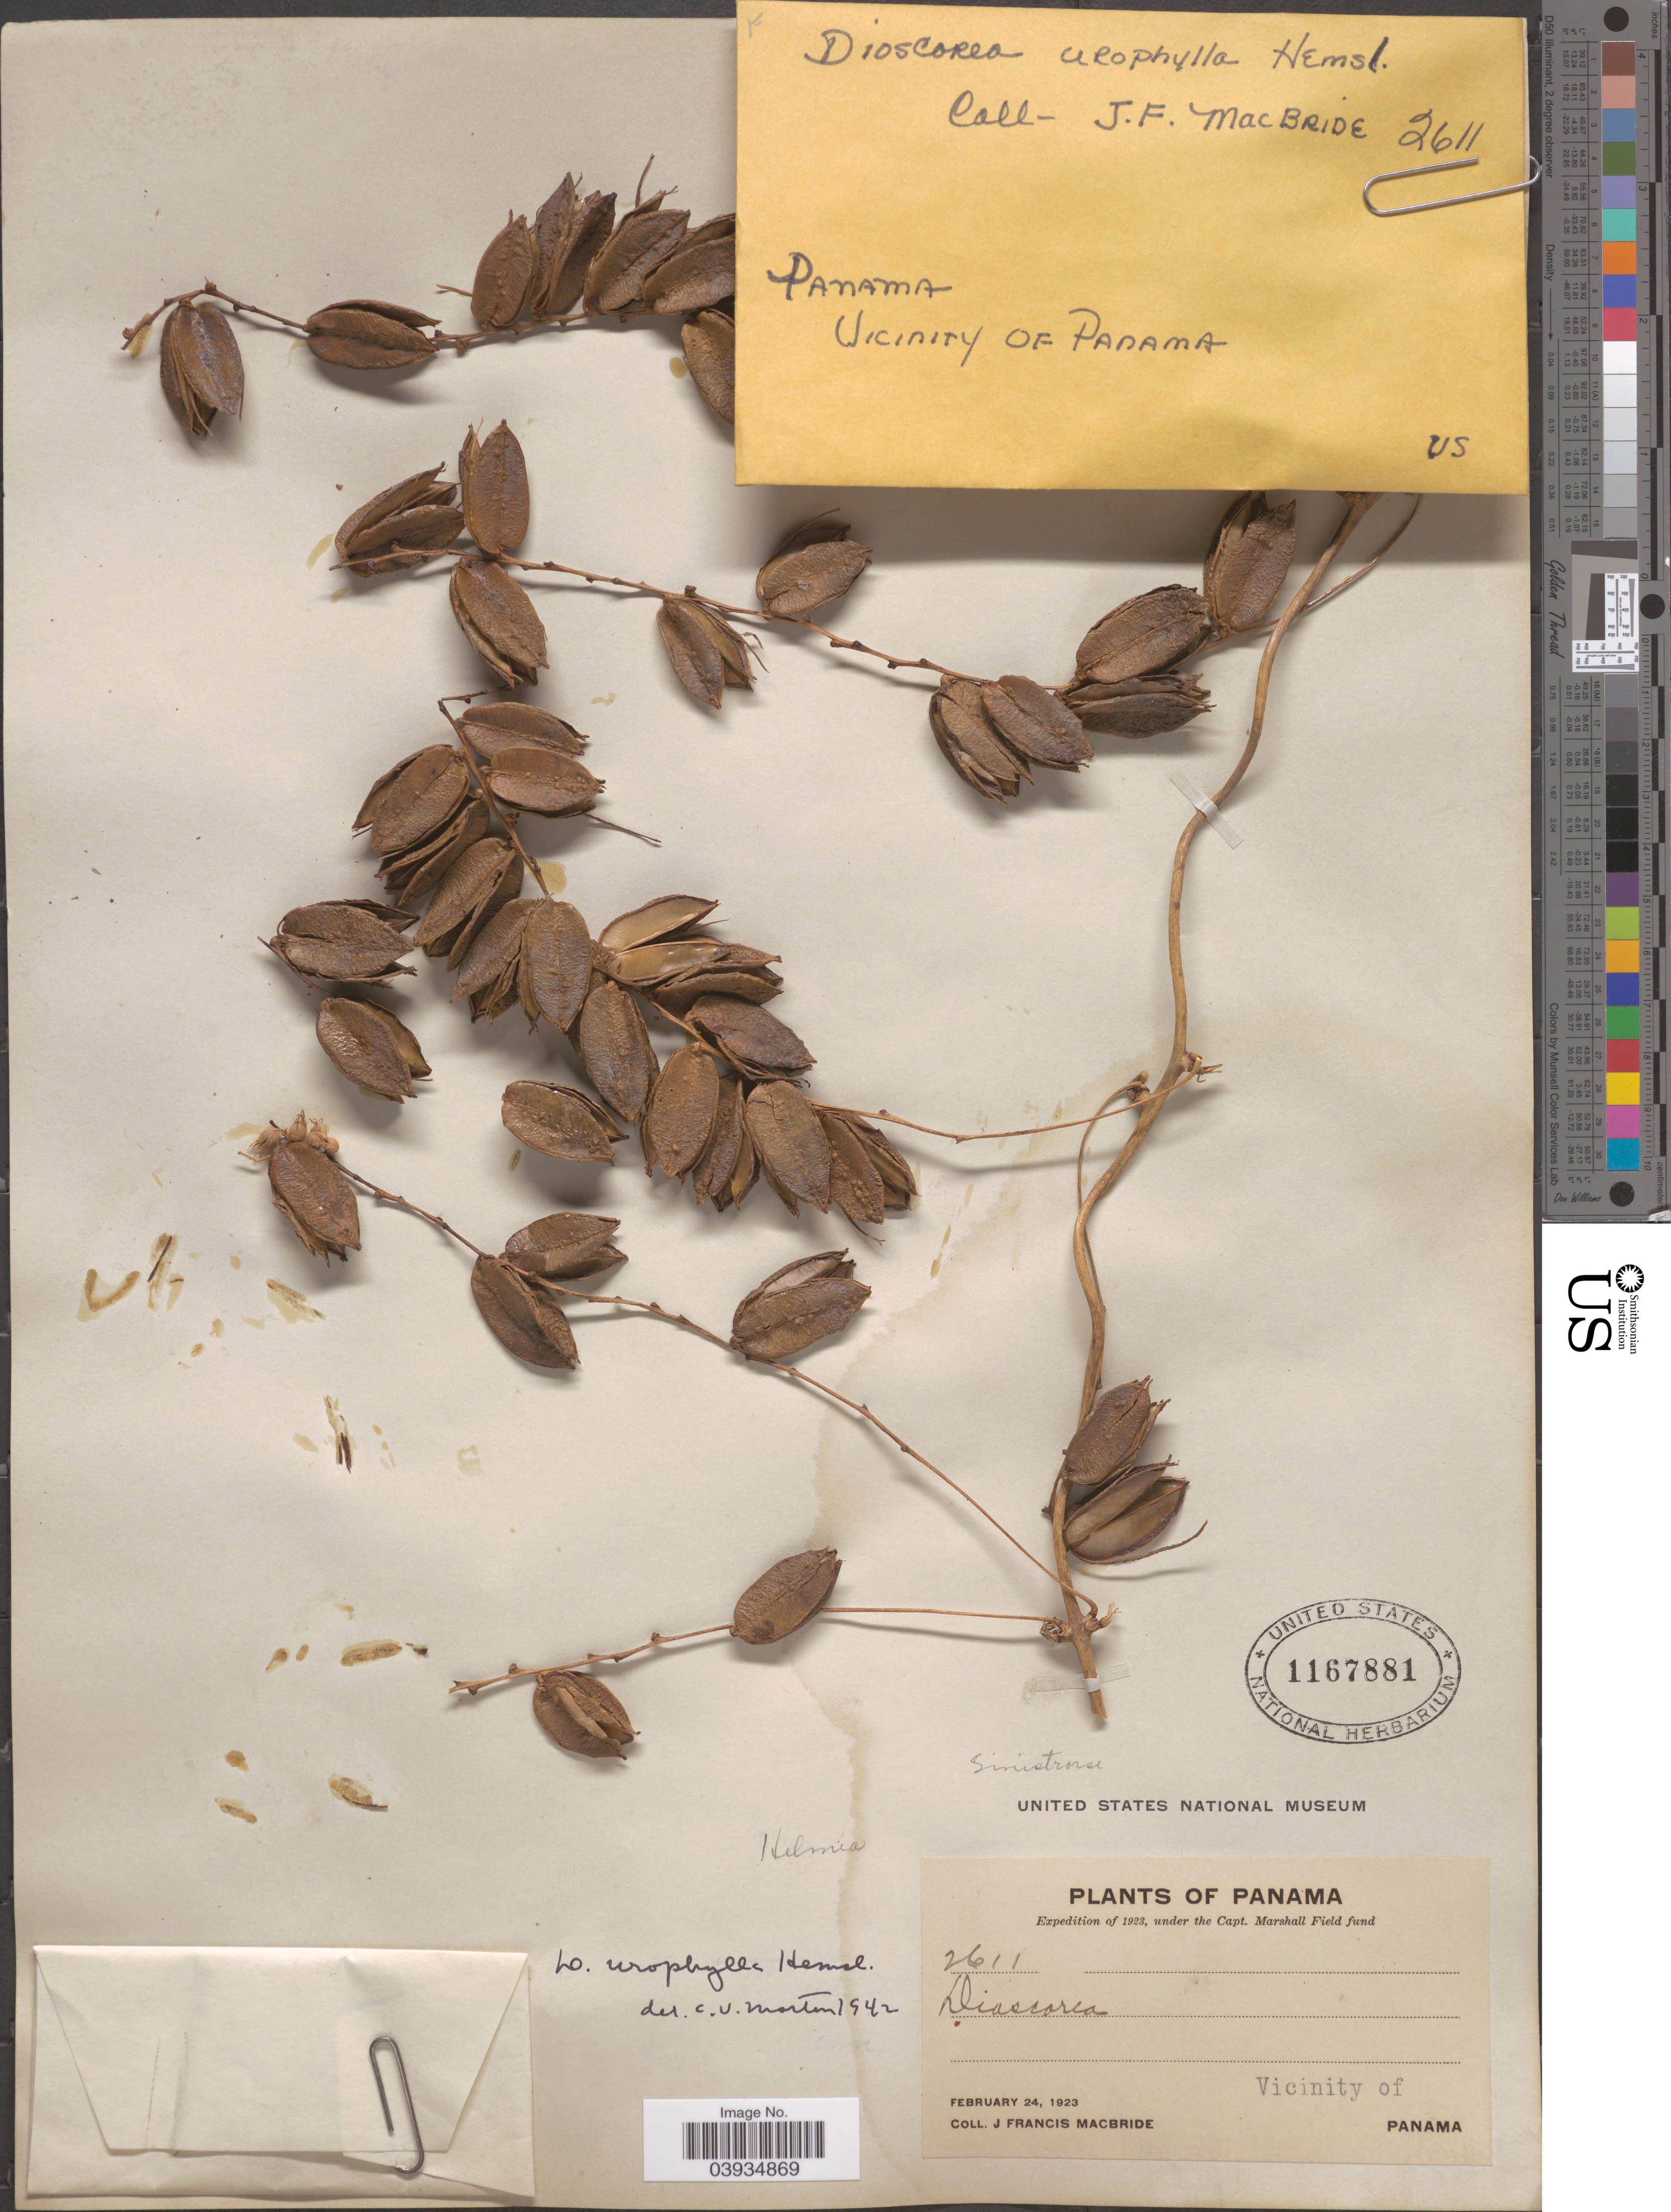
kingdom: Plantae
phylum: Tracheophyta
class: Liliopsida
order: Dioscoreales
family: Dioscoreaceae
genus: Dioscorea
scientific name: Dioscorea urophylla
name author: Hemsl.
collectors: J. F. Macbride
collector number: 2611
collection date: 1923-02-24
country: Panama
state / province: Panamá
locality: Vicinity of Panama.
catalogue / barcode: US 1167881